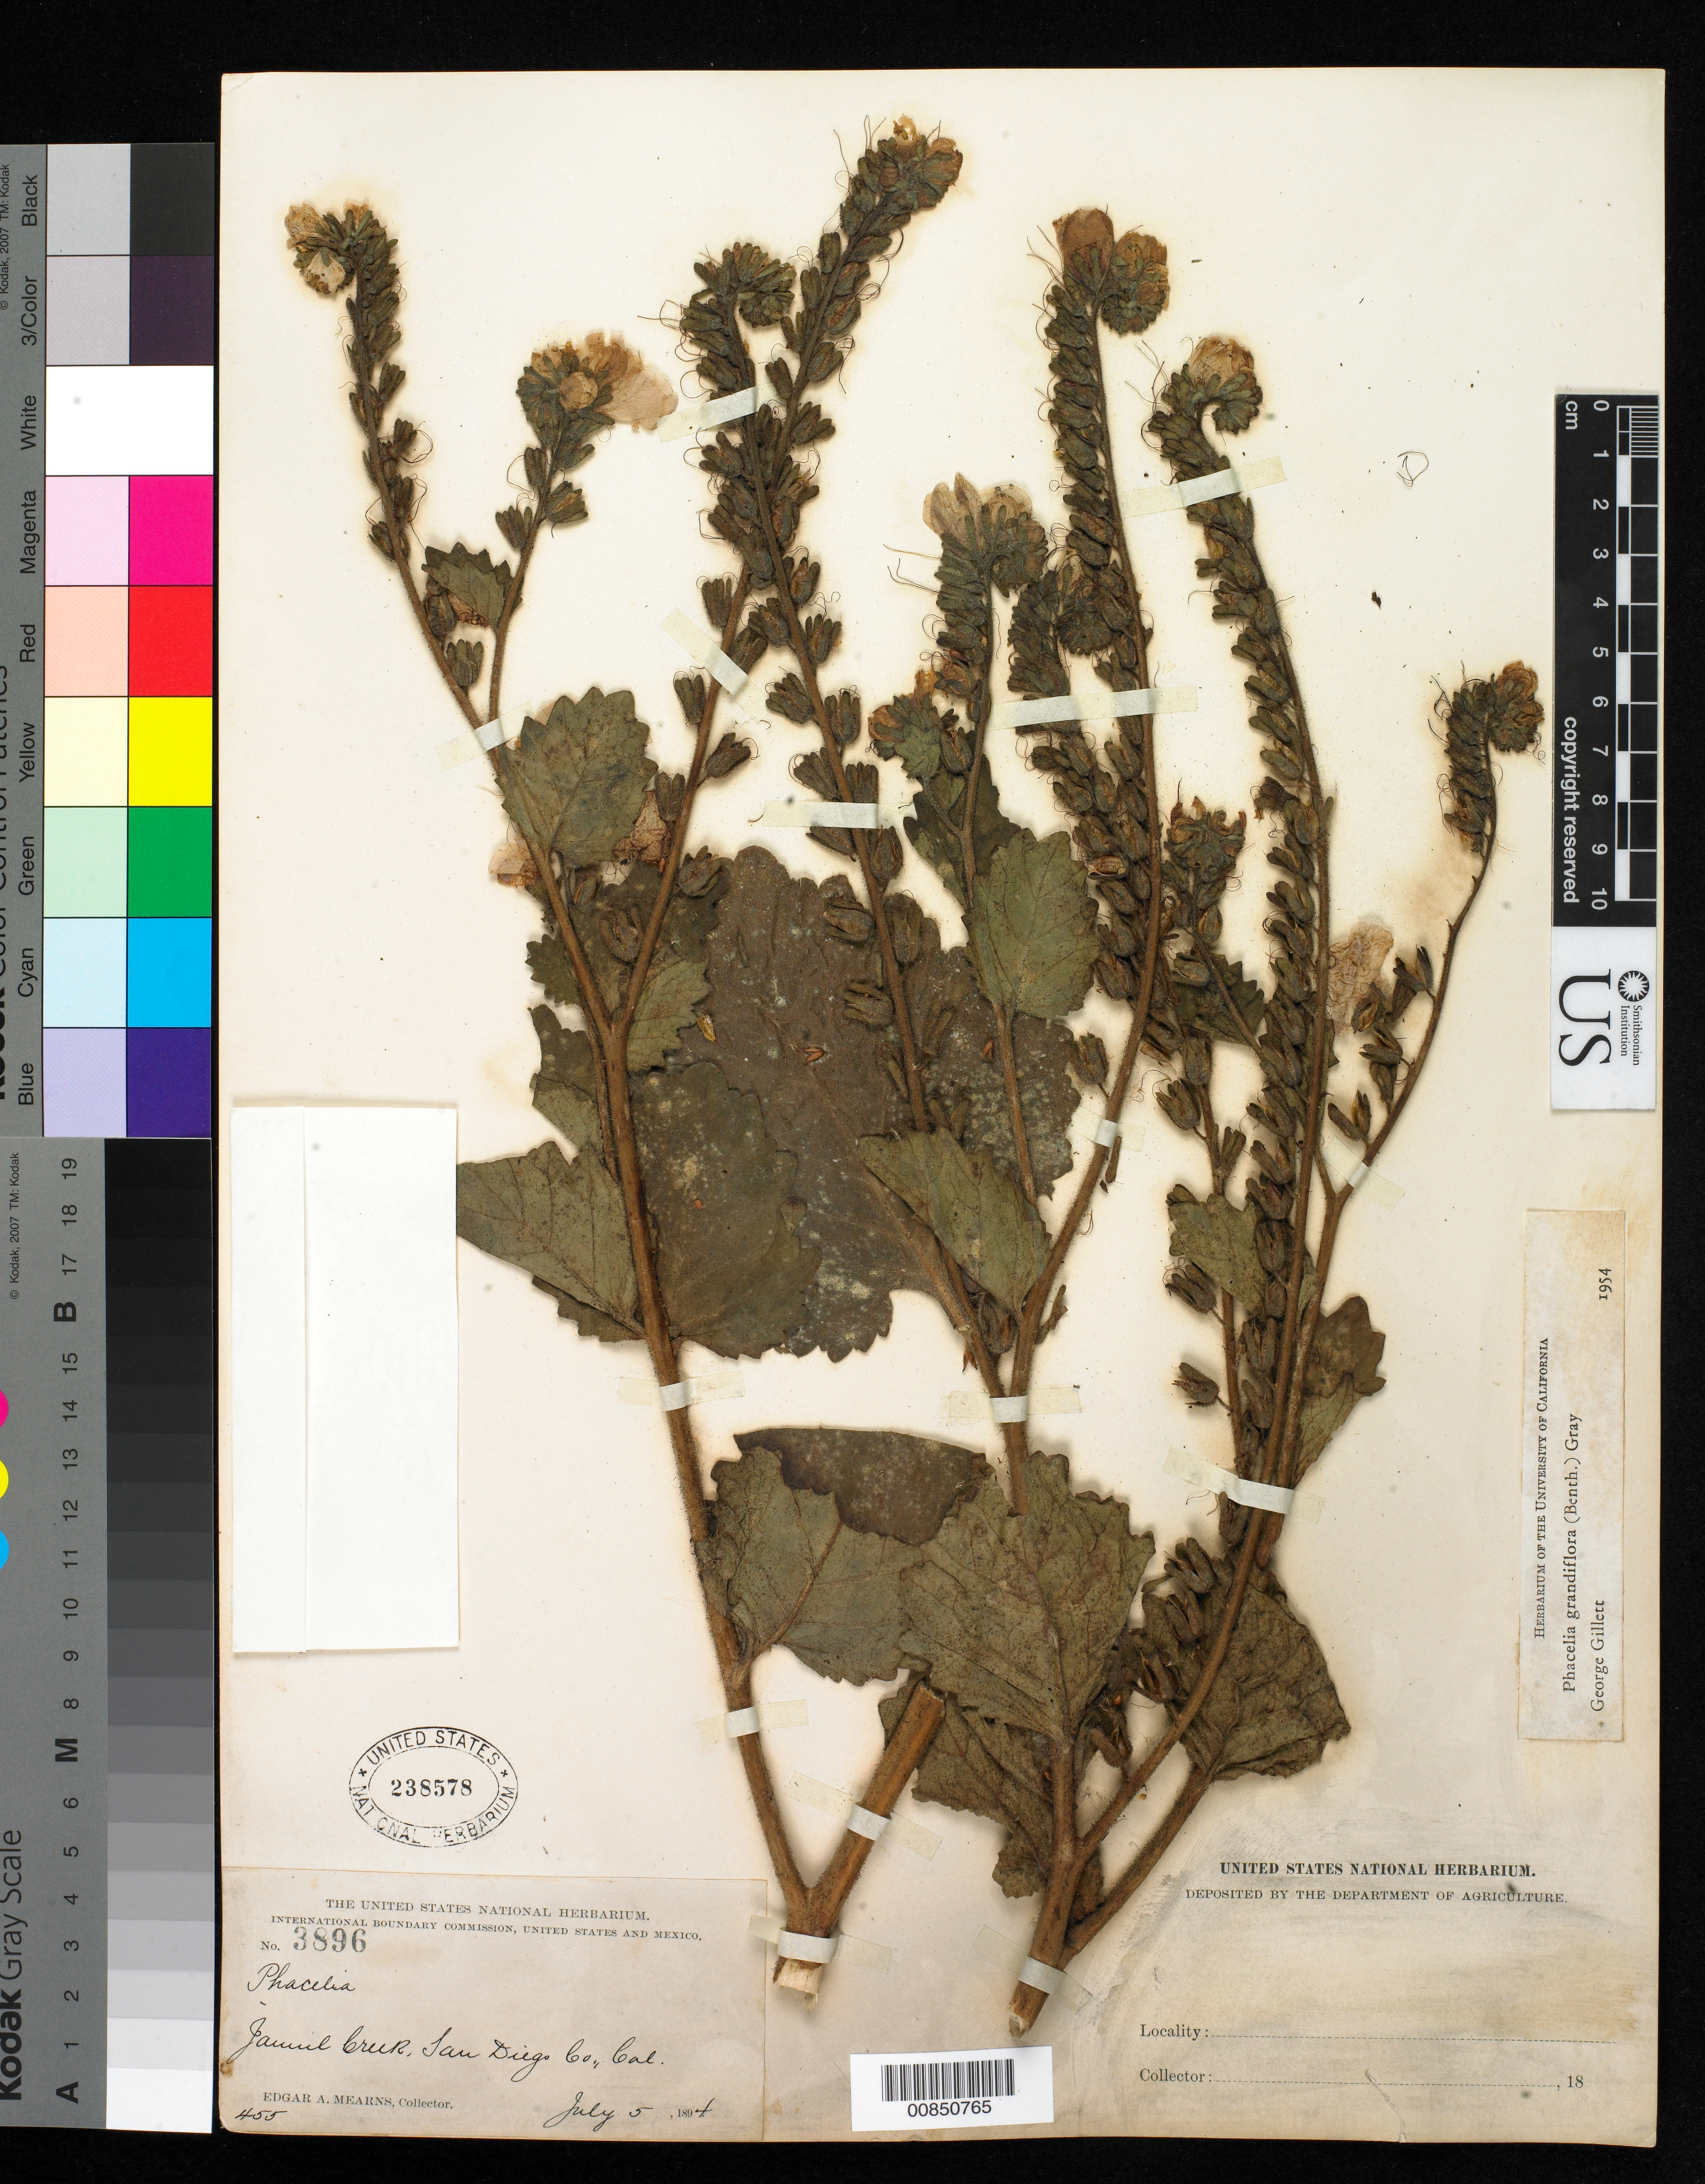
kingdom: Plantae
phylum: Tracheophyta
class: Magnoliopsida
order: Boraginales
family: Hydrophyllaceae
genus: Phacelia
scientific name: Phacelia grandiflora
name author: (Benth.) A. Gray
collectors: E. A. Mearns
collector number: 3896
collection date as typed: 05 Jul 1894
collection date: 1894-07-05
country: United States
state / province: California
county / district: San Diego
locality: Jamul Creek, San Diego County, California.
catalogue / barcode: US 238578